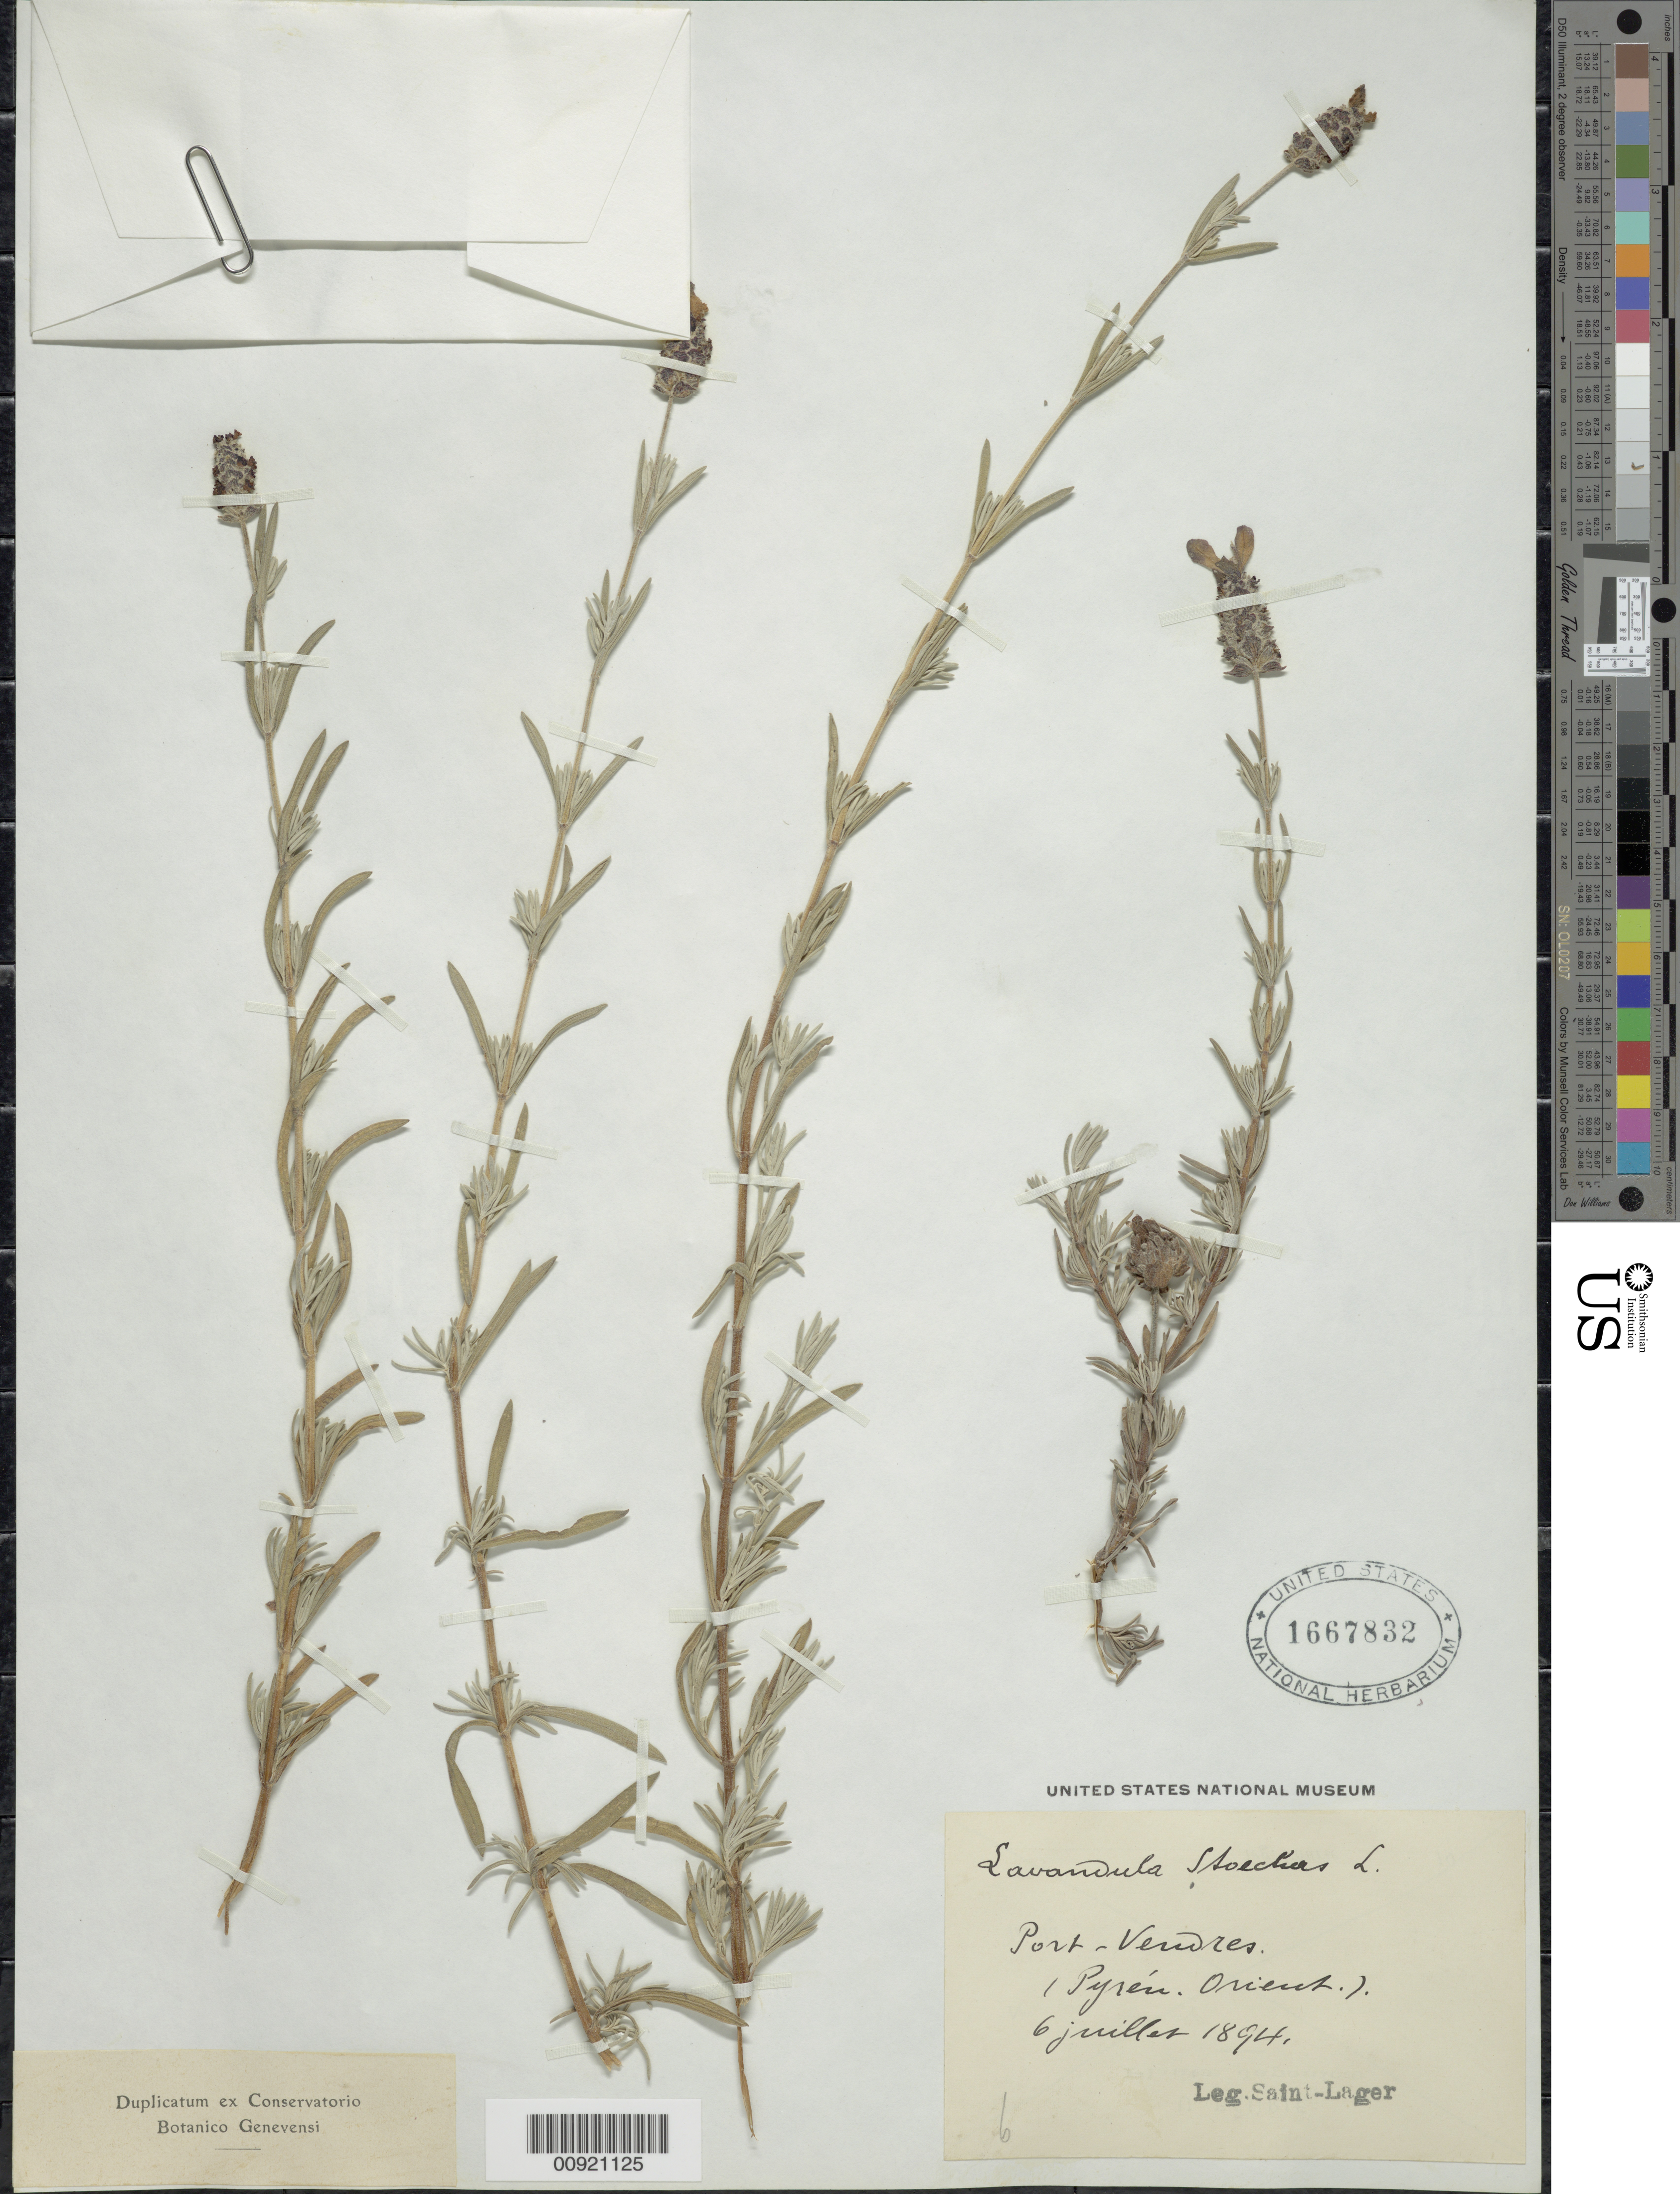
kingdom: Plantae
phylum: Tracheophyta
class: Magnoliopsida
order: Lamiales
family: Lamiaceae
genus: Lavandula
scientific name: Lavandula stoechas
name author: L.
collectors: J. B. Saint-Lager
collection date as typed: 06 Jul 1894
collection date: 1894-07-06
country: France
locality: Port Vendres (Pyrén. Orient)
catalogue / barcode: US 1667832